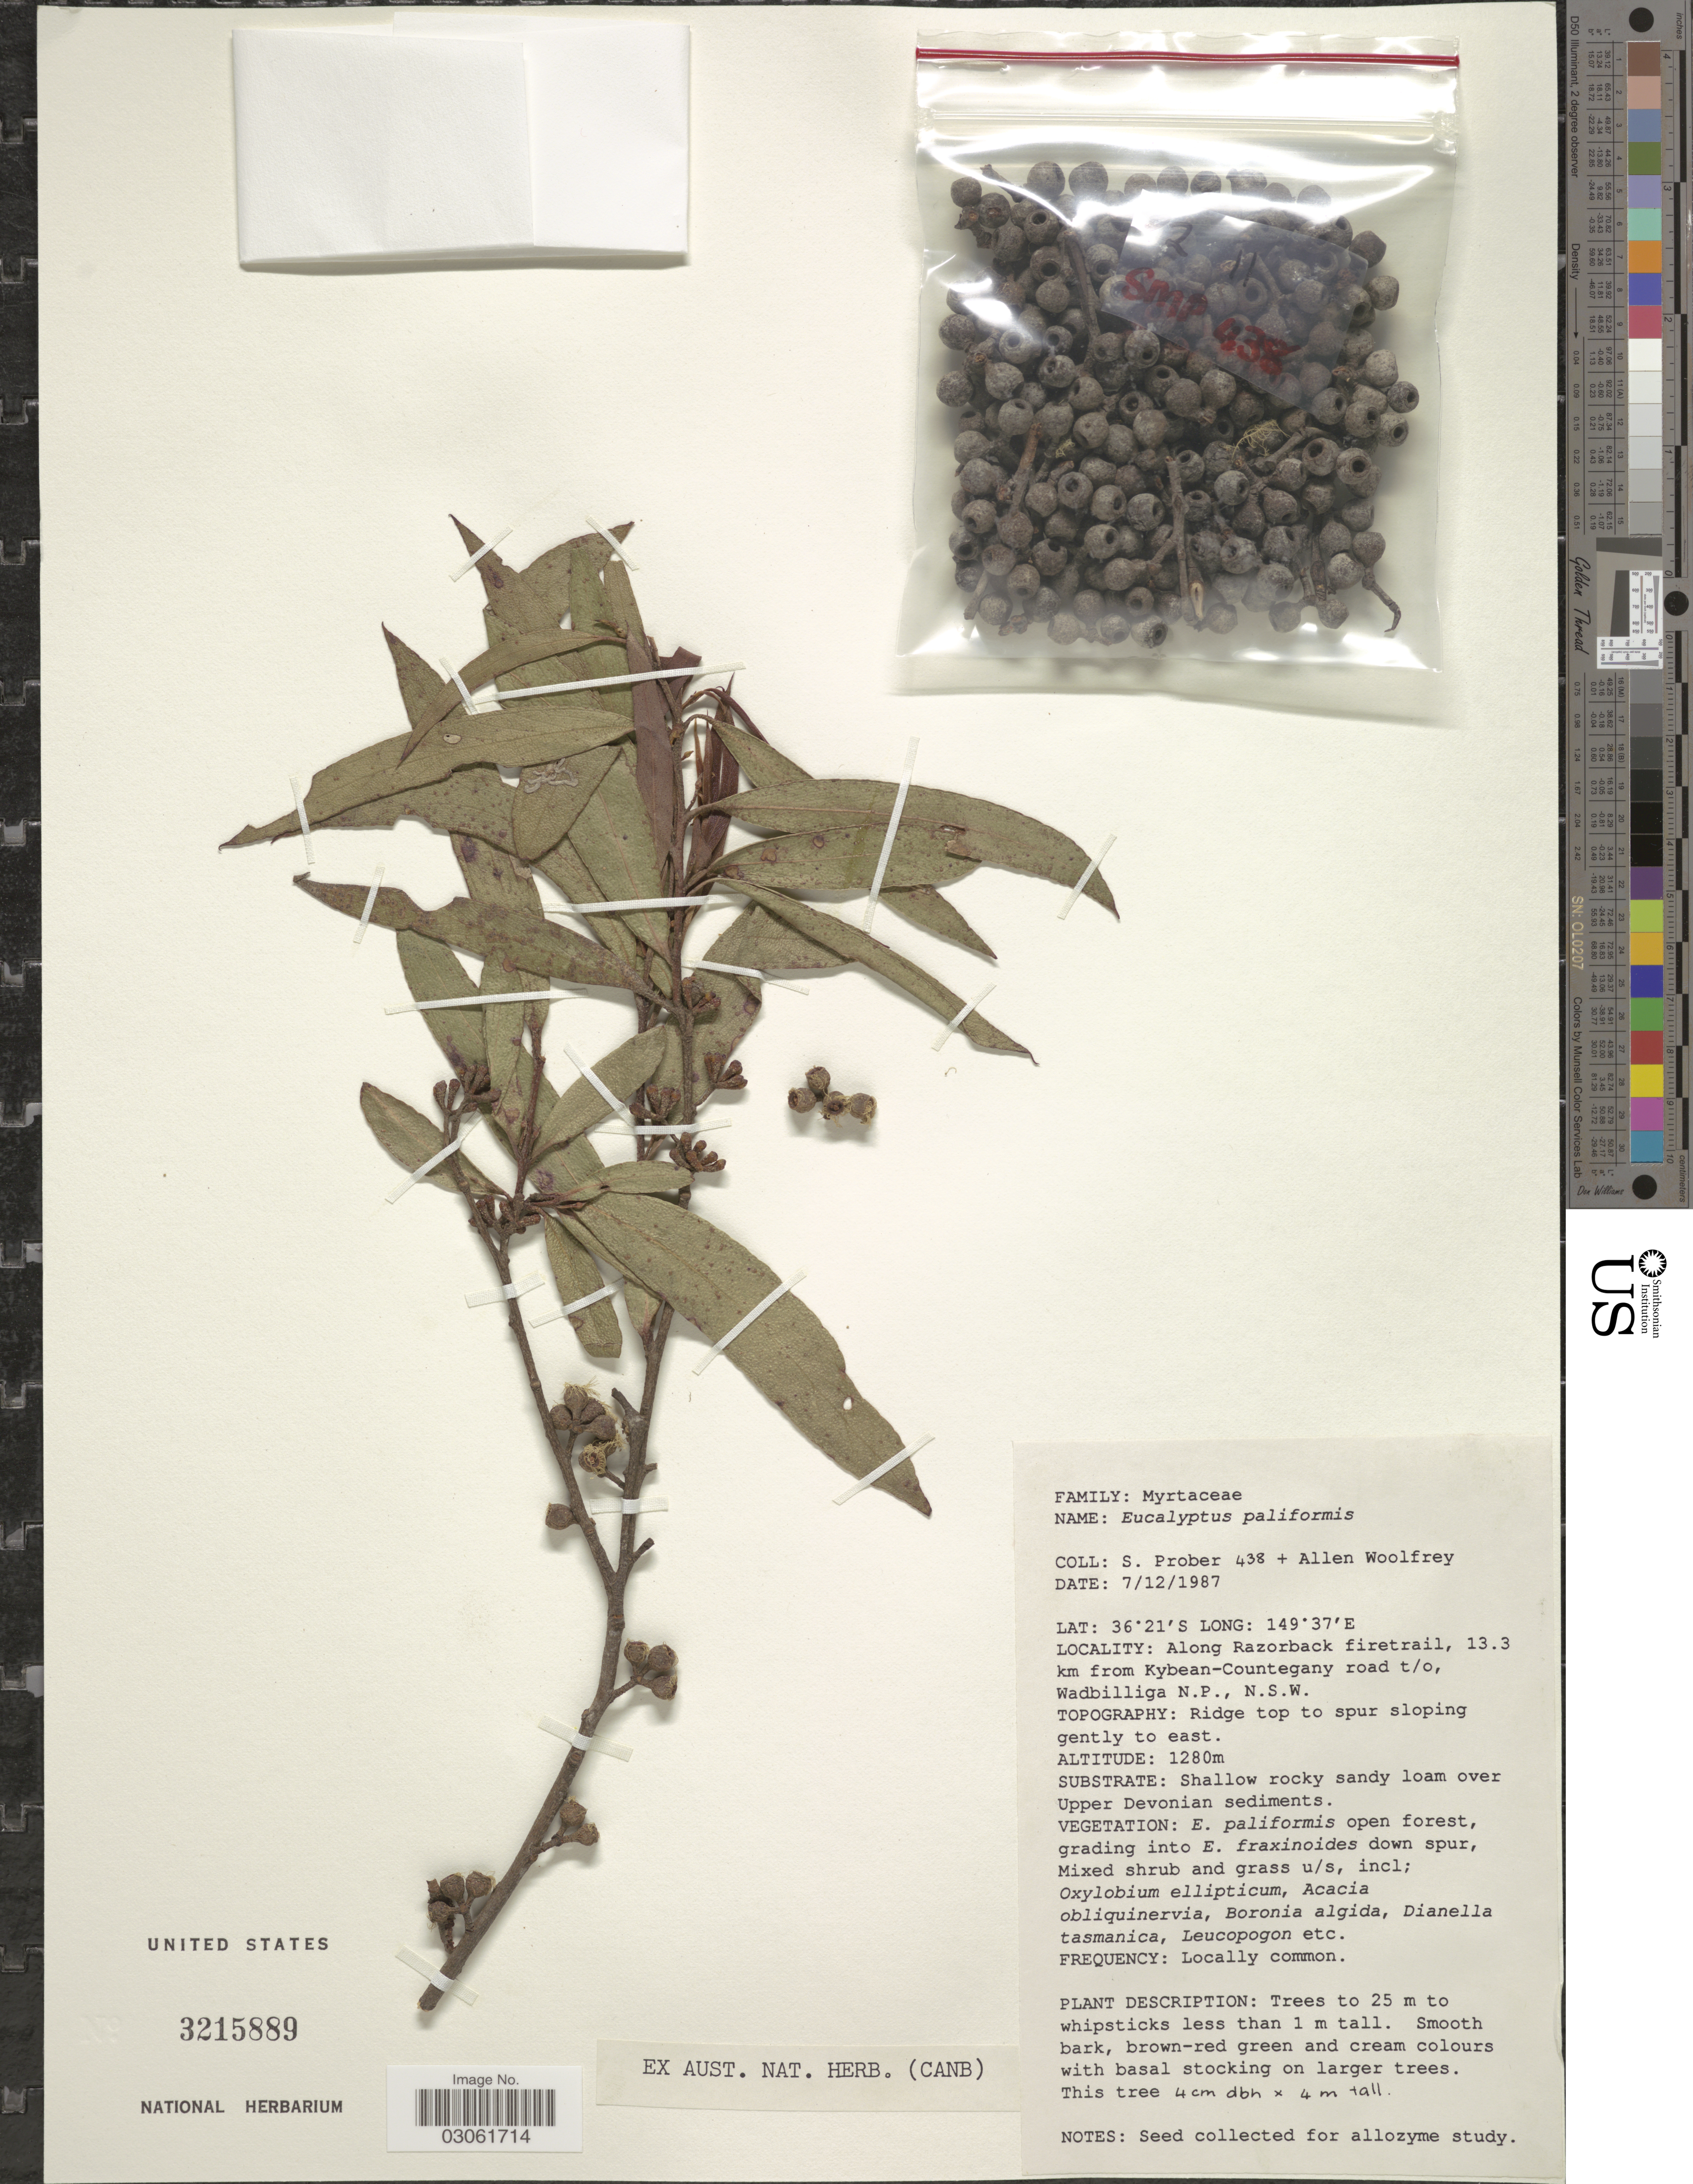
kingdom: Plantae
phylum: Tracheophyta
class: Magnoliopsida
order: Myrtales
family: Myrtaceae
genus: Eucalyptus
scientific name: Eucalyptus paliformis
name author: L.A.S. Johnson & Blaxell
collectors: S. Prober & A. Woolfrey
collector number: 438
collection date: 1987-12-07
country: Australia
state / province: New South Wales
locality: Along Razorback firetrail, 13.3 km from Kybean-Countegany road t/o, Wadbilliha N.P.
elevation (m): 1280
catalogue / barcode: US 3215889